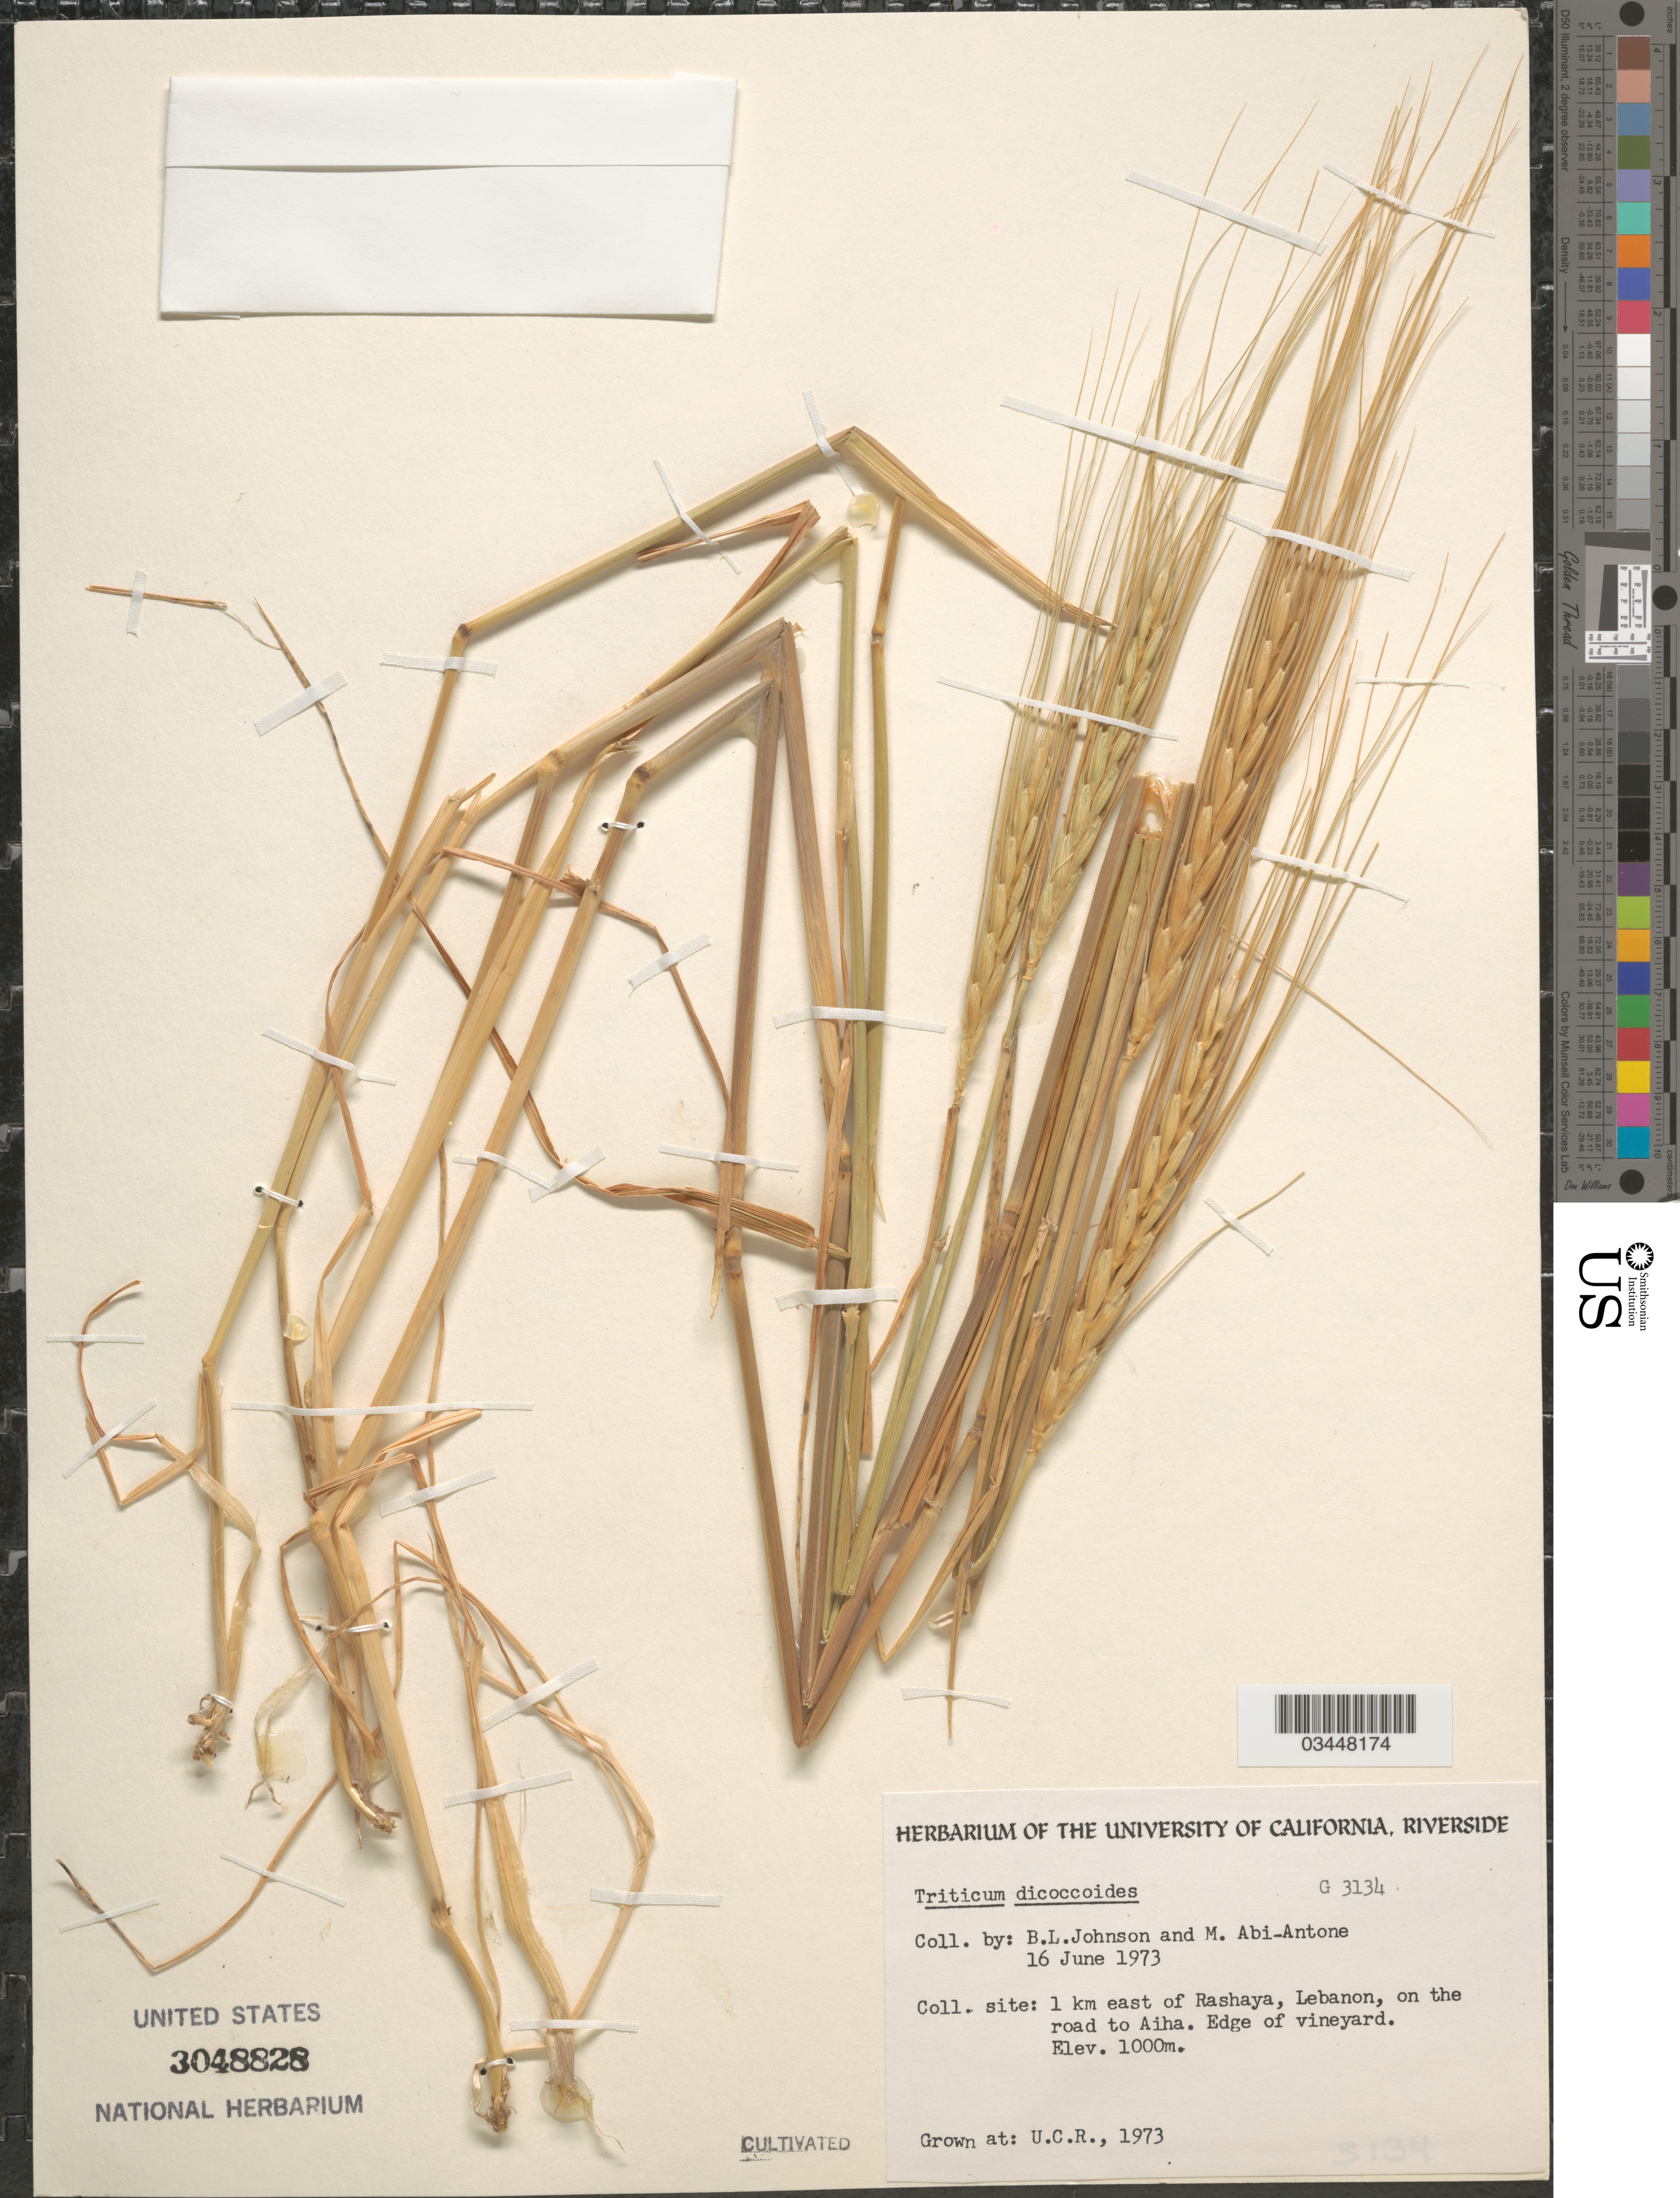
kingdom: Plantae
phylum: Tracheophyta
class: Liliopsida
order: Poales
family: Poaceae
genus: Triticum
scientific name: Triticum dicoccoides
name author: (Körn.) Körn. ex Schweinf.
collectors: ex herb. Univ. of California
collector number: G3134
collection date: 1973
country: United States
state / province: California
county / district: Riverside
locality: U.C.R.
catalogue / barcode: US 3048828